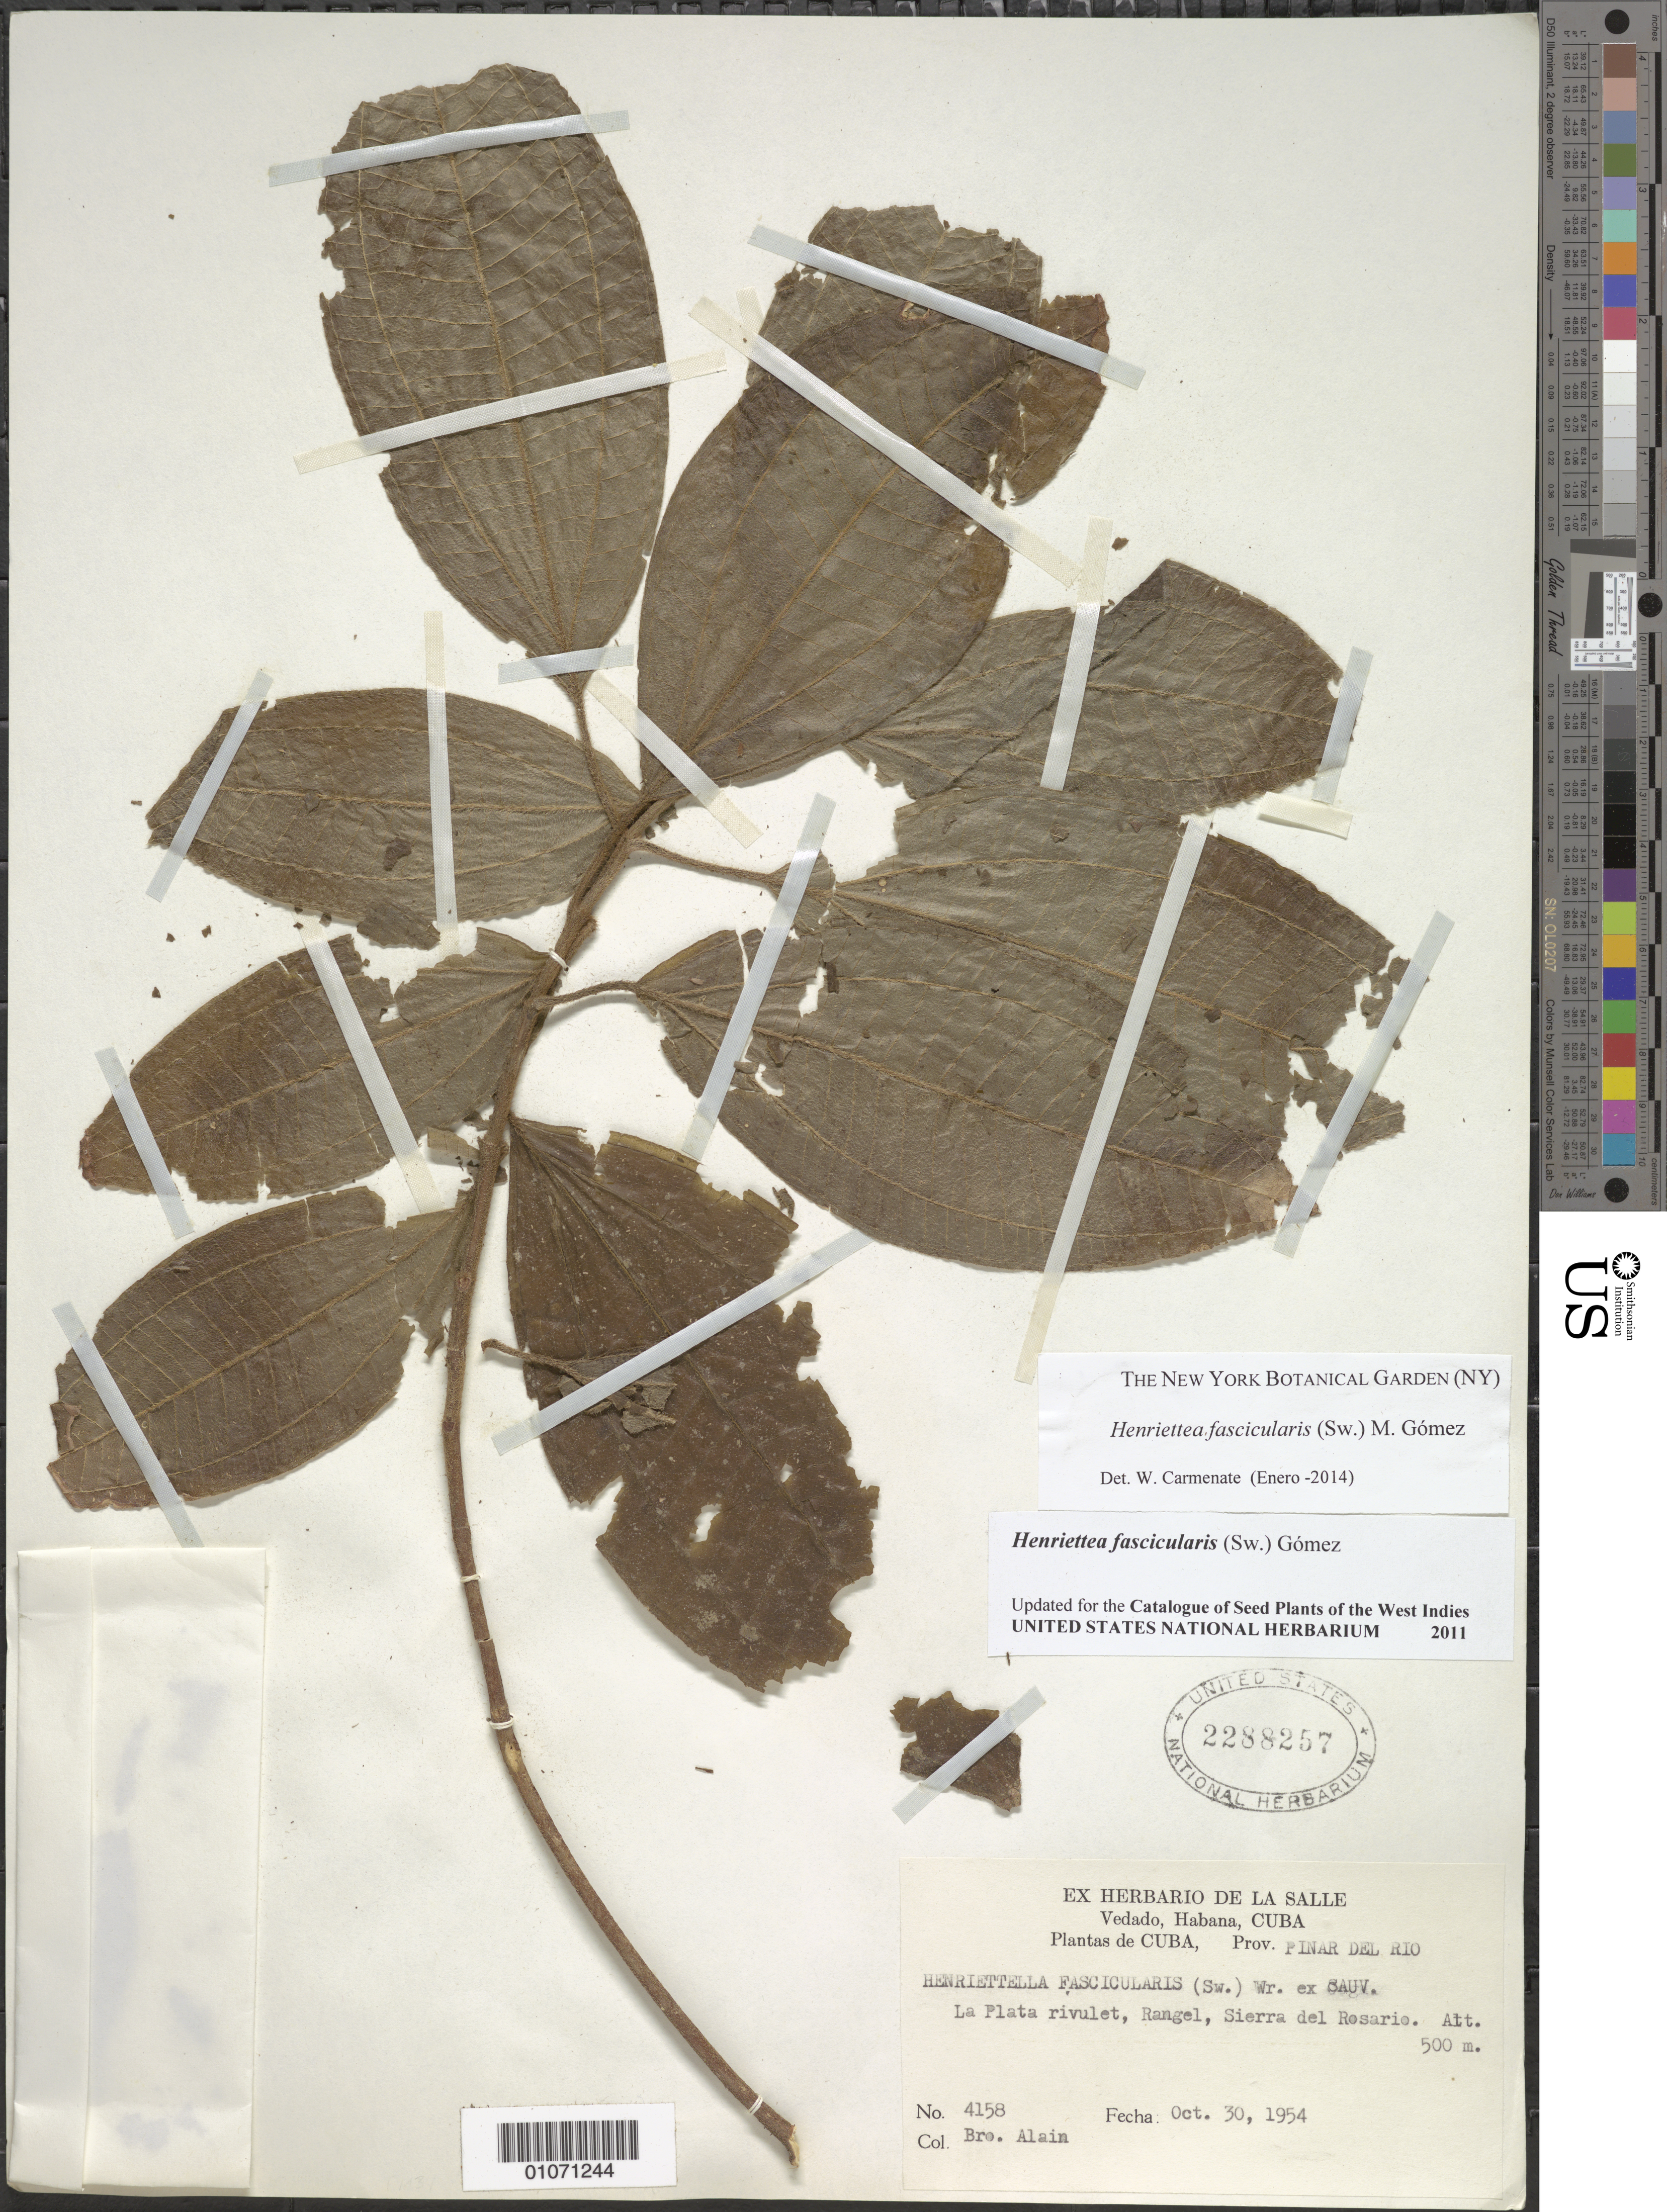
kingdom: Plantae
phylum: Tracheophyta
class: Magnoliopsida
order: Myrtales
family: Melastomataceae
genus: Henriettea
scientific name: Henriettea fascicularis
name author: (Sw.) M. Gómez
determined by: Carmenate, W.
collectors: A. H. Liogier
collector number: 4158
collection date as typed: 30 Oct 1954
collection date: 1954-10-30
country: Cuba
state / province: Pinar del Río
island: Cuba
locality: Sierra del Rosario, La Plata rivulet, Rangel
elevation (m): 500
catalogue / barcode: US 2288257